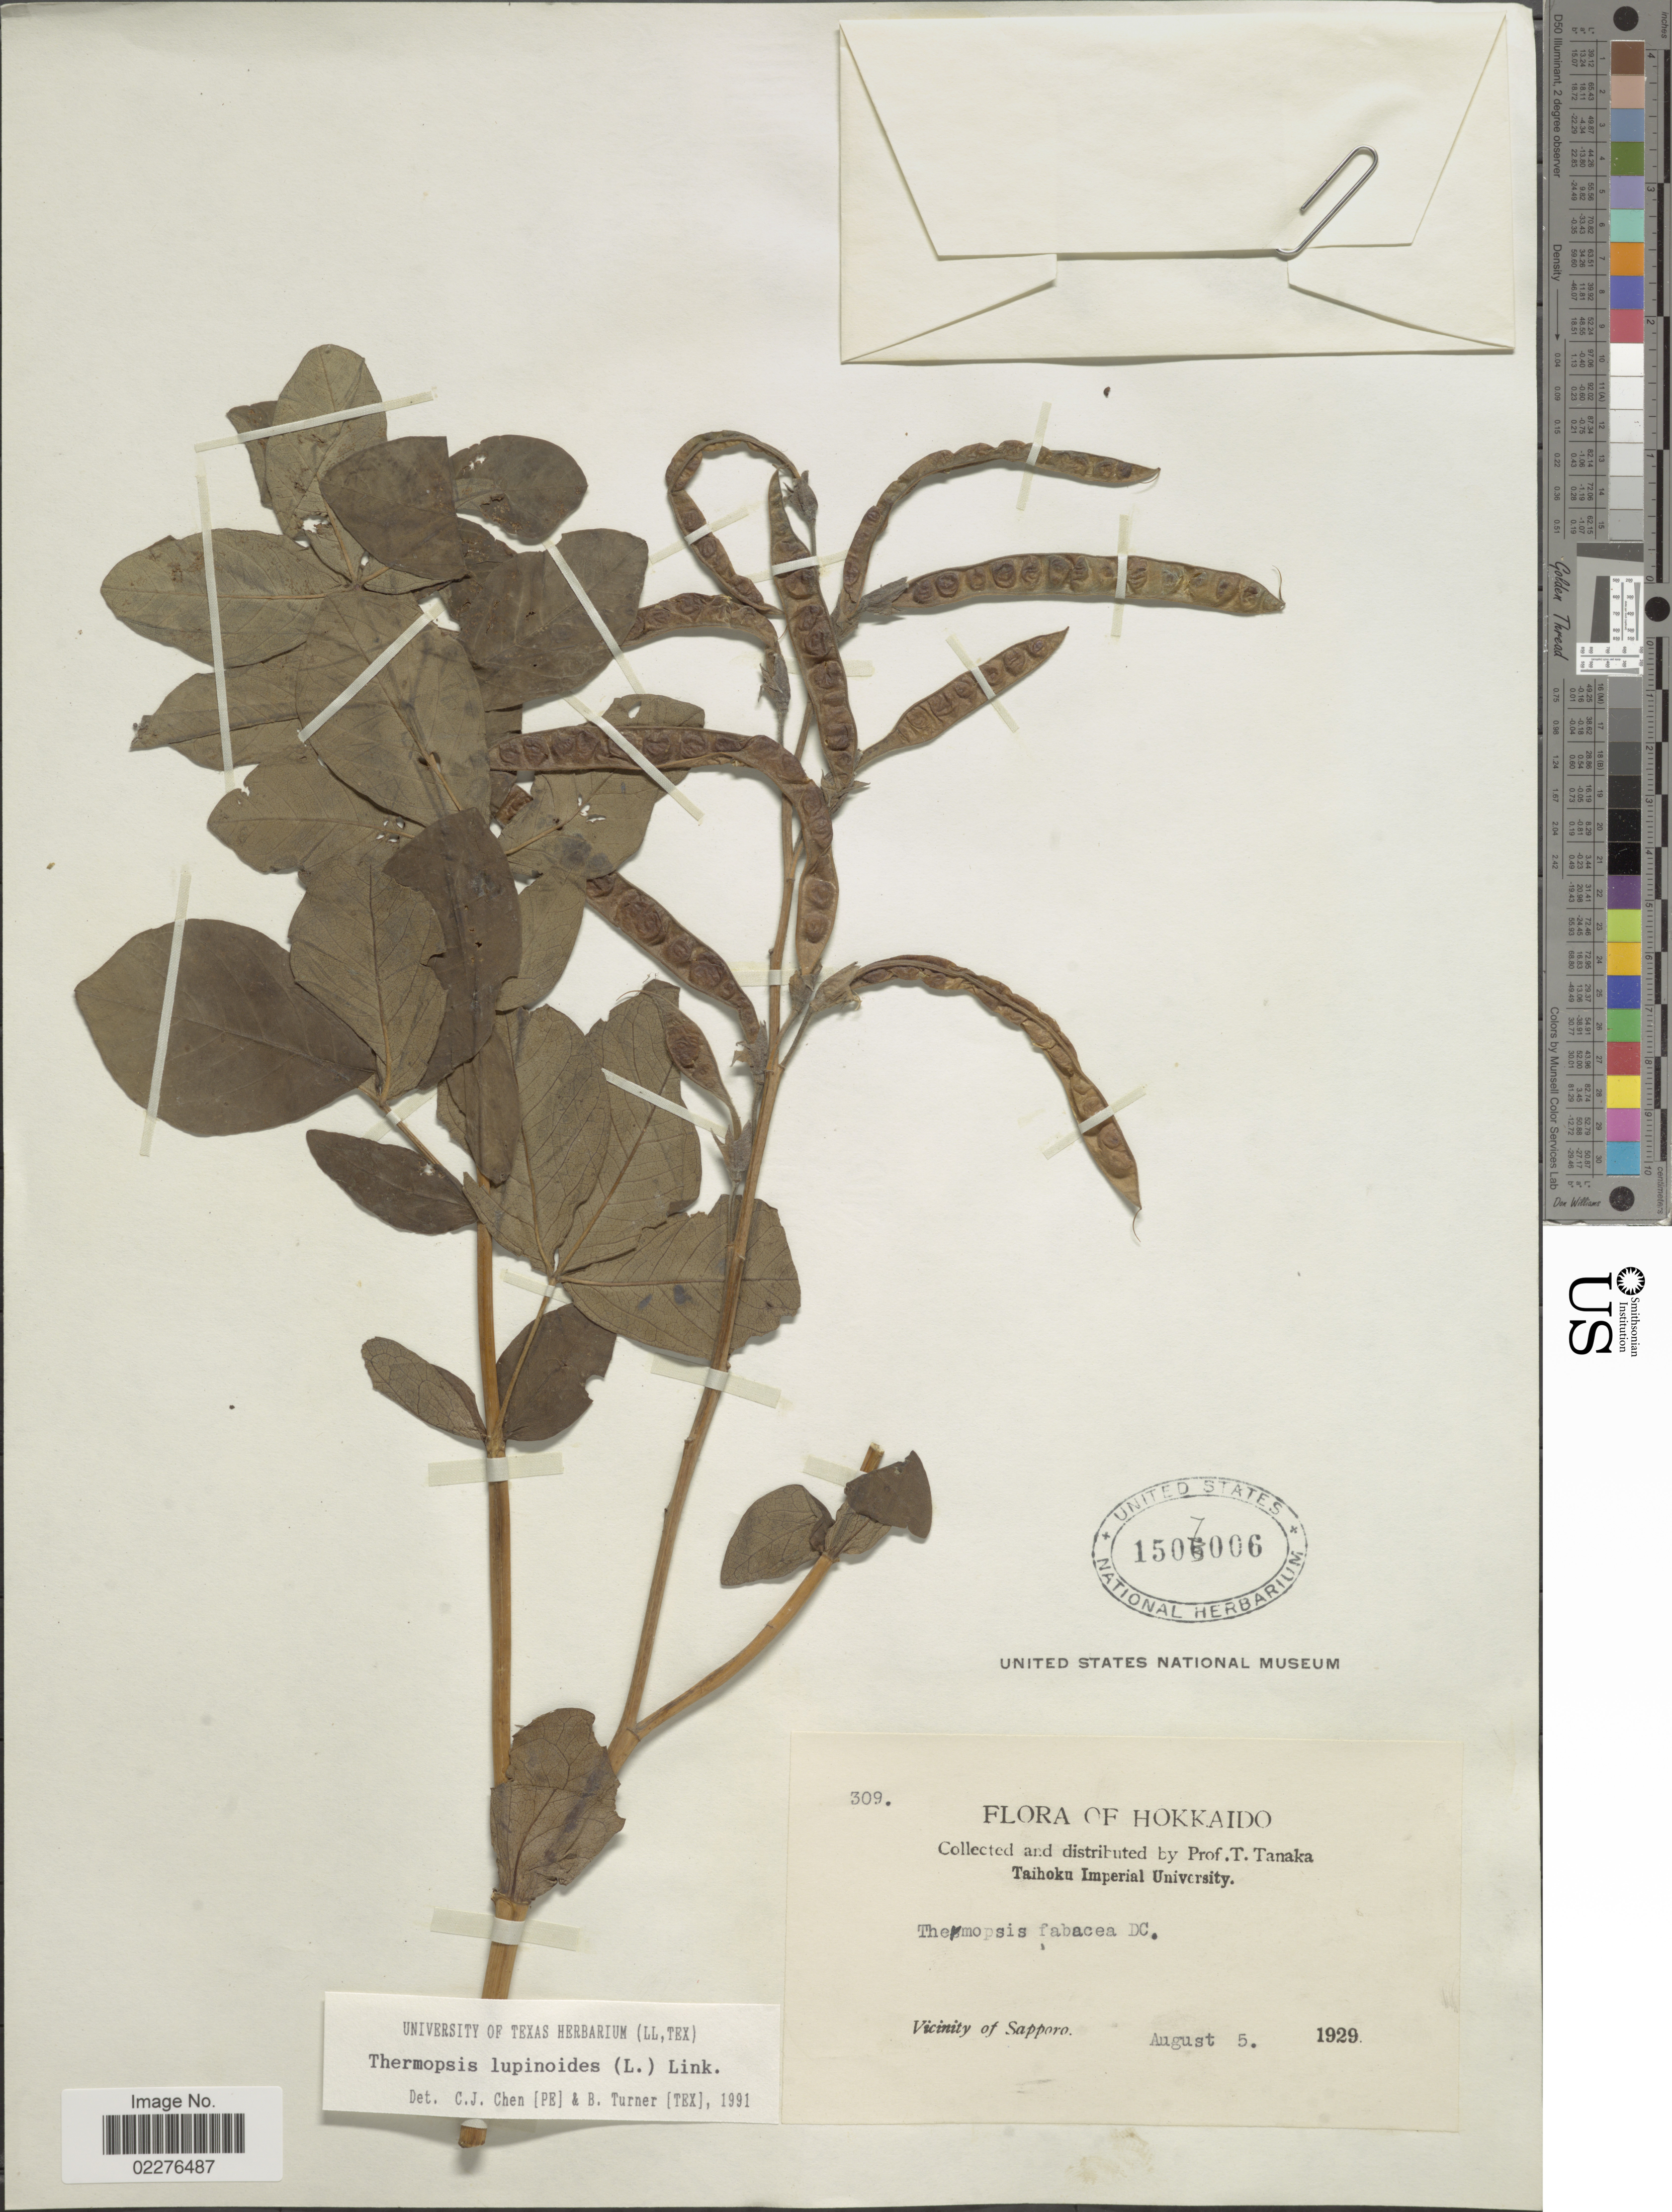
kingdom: Plantae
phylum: Tracheophyta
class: Magnoliopsida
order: Fabales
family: Fabaceae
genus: Thermopsis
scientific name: Thermopsis lupinoides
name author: (L.) Link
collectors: T. Tanaka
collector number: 309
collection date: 1929-08-05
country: Japan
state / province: Hokkaidō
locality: Vicinity of Sapporo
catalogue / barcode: US 1507006